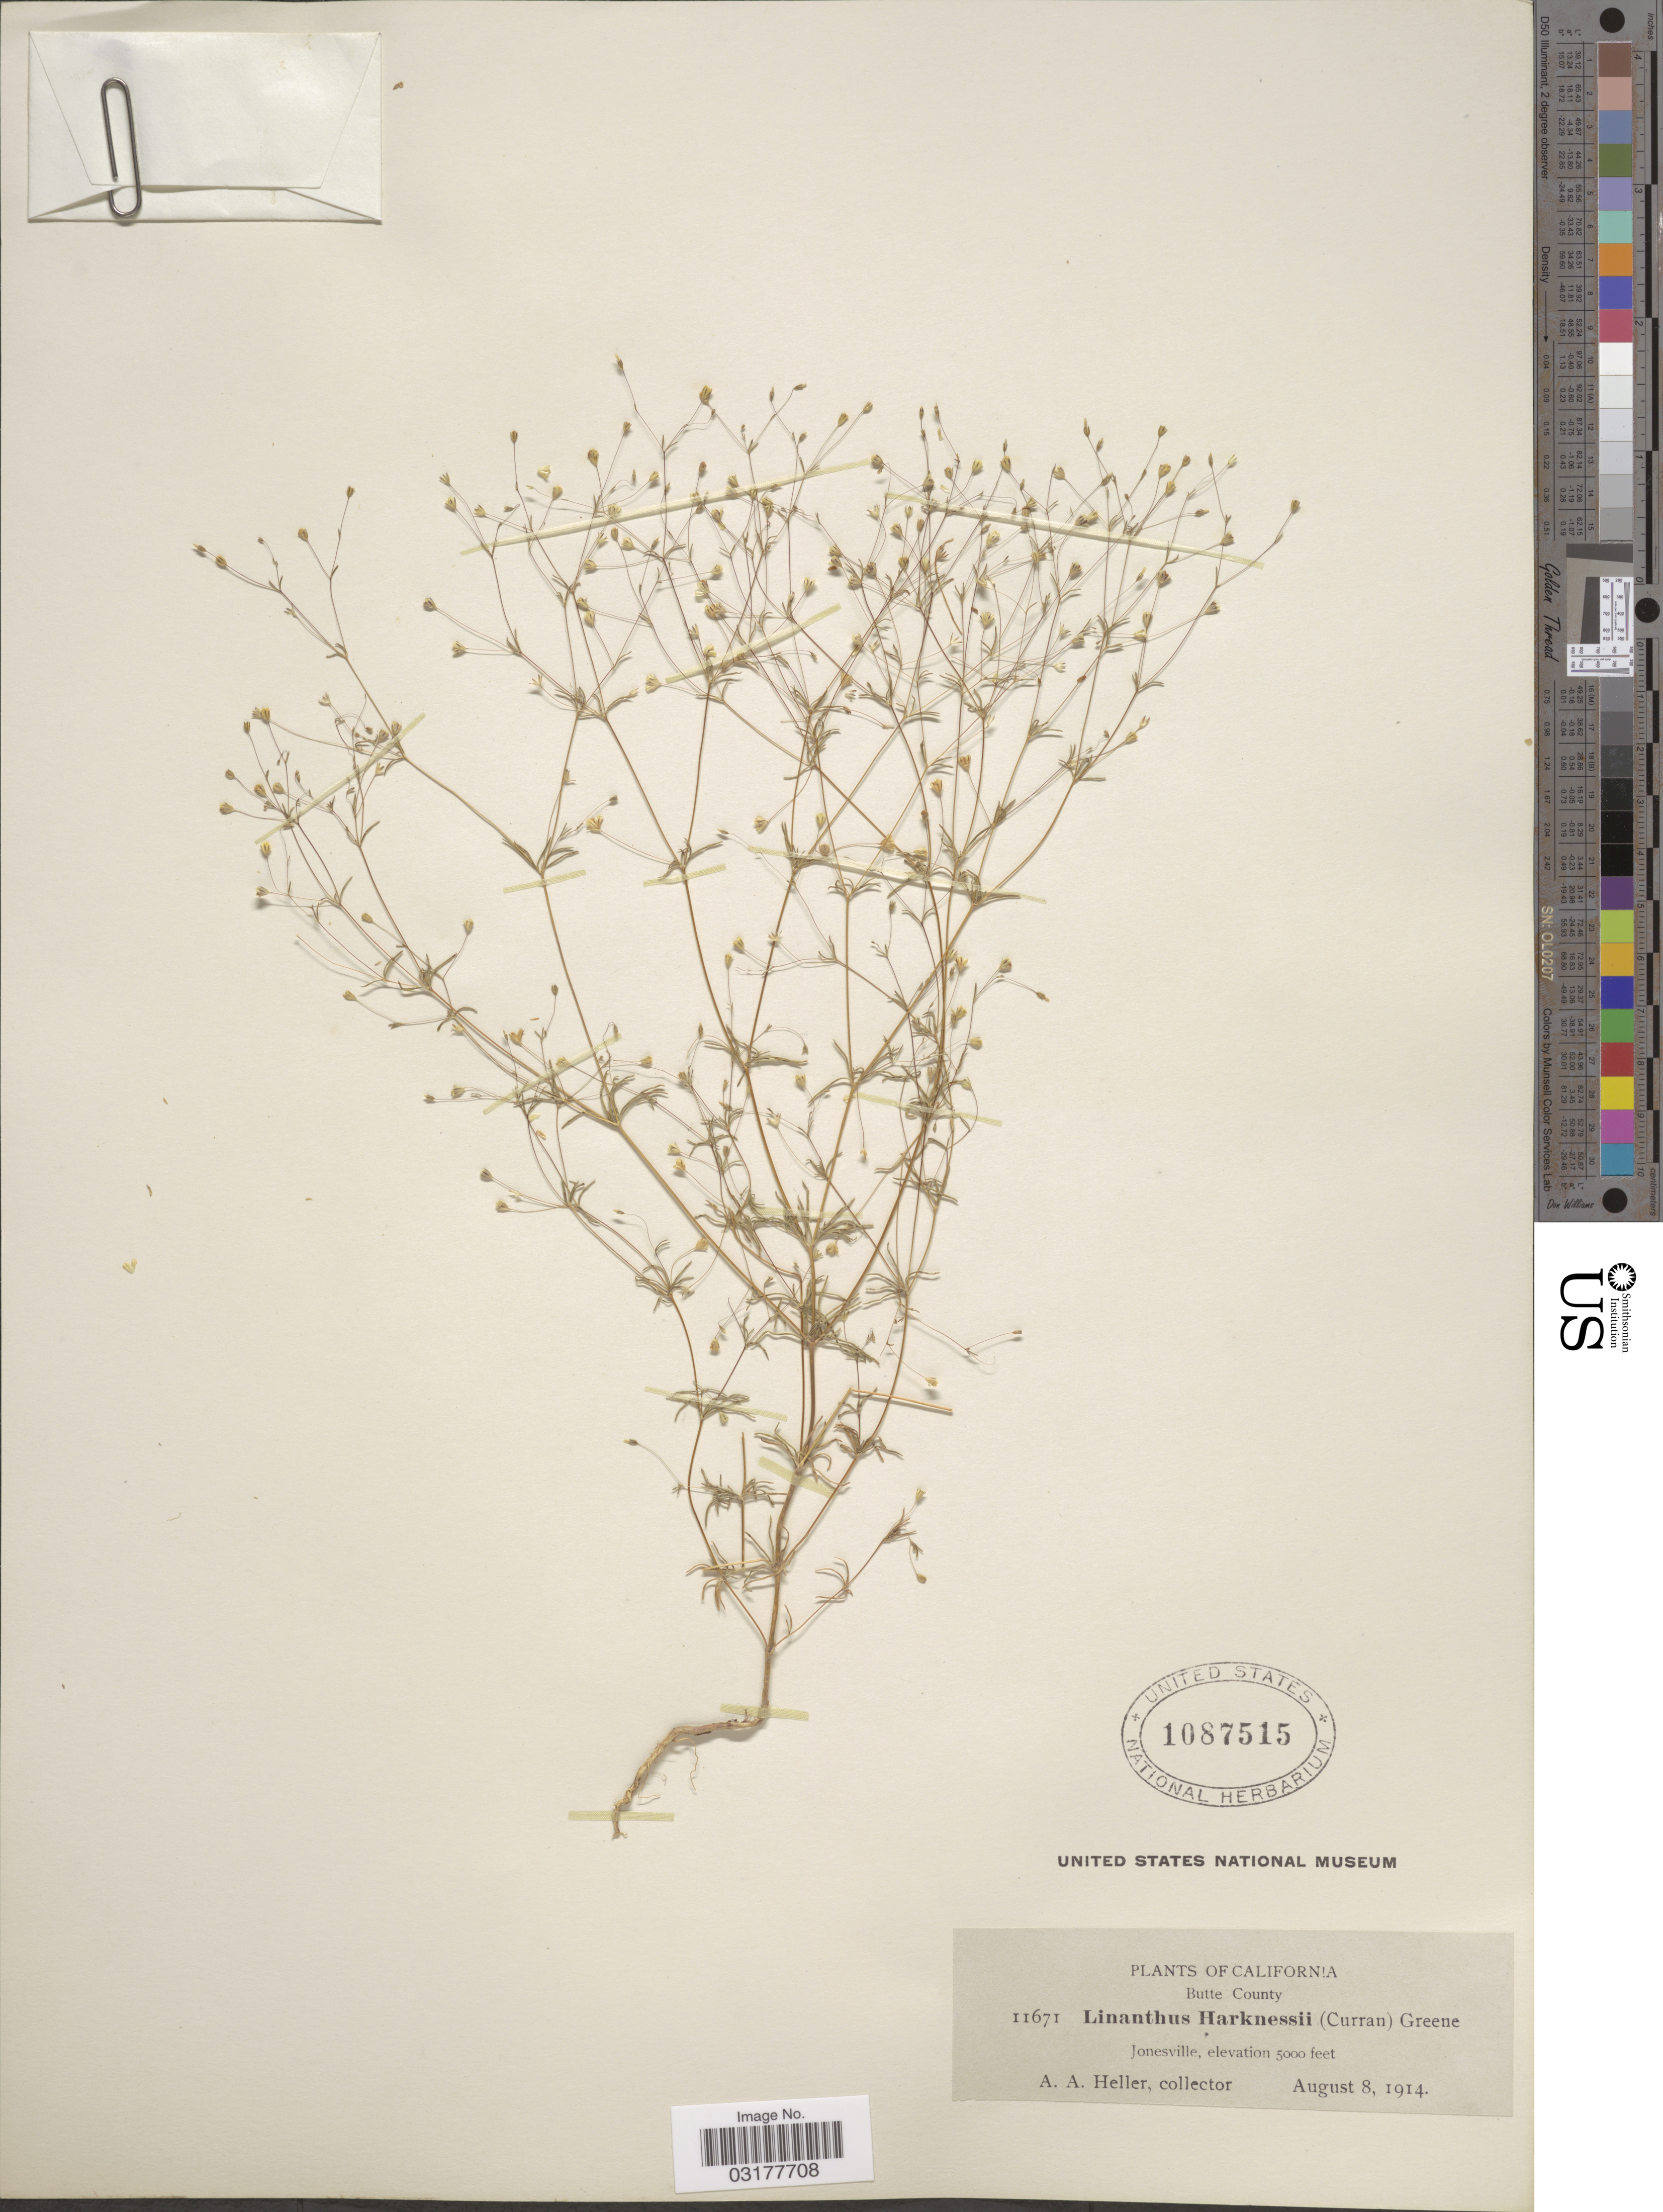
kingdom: Plantae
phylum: Tracheophyta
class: Magnoliopsida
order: Ericales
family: Polemoniaceae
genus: Leptosiphon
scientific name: Leptosiphon harknessii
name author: (Curran) J.M. Porter & L.A. Johnson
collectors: A. A. Heller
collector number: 11671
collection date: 1914-08-08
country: United States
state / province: California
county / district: Butte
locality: Butte County. Jonesville.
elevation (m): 1524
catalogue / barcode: US 1087515